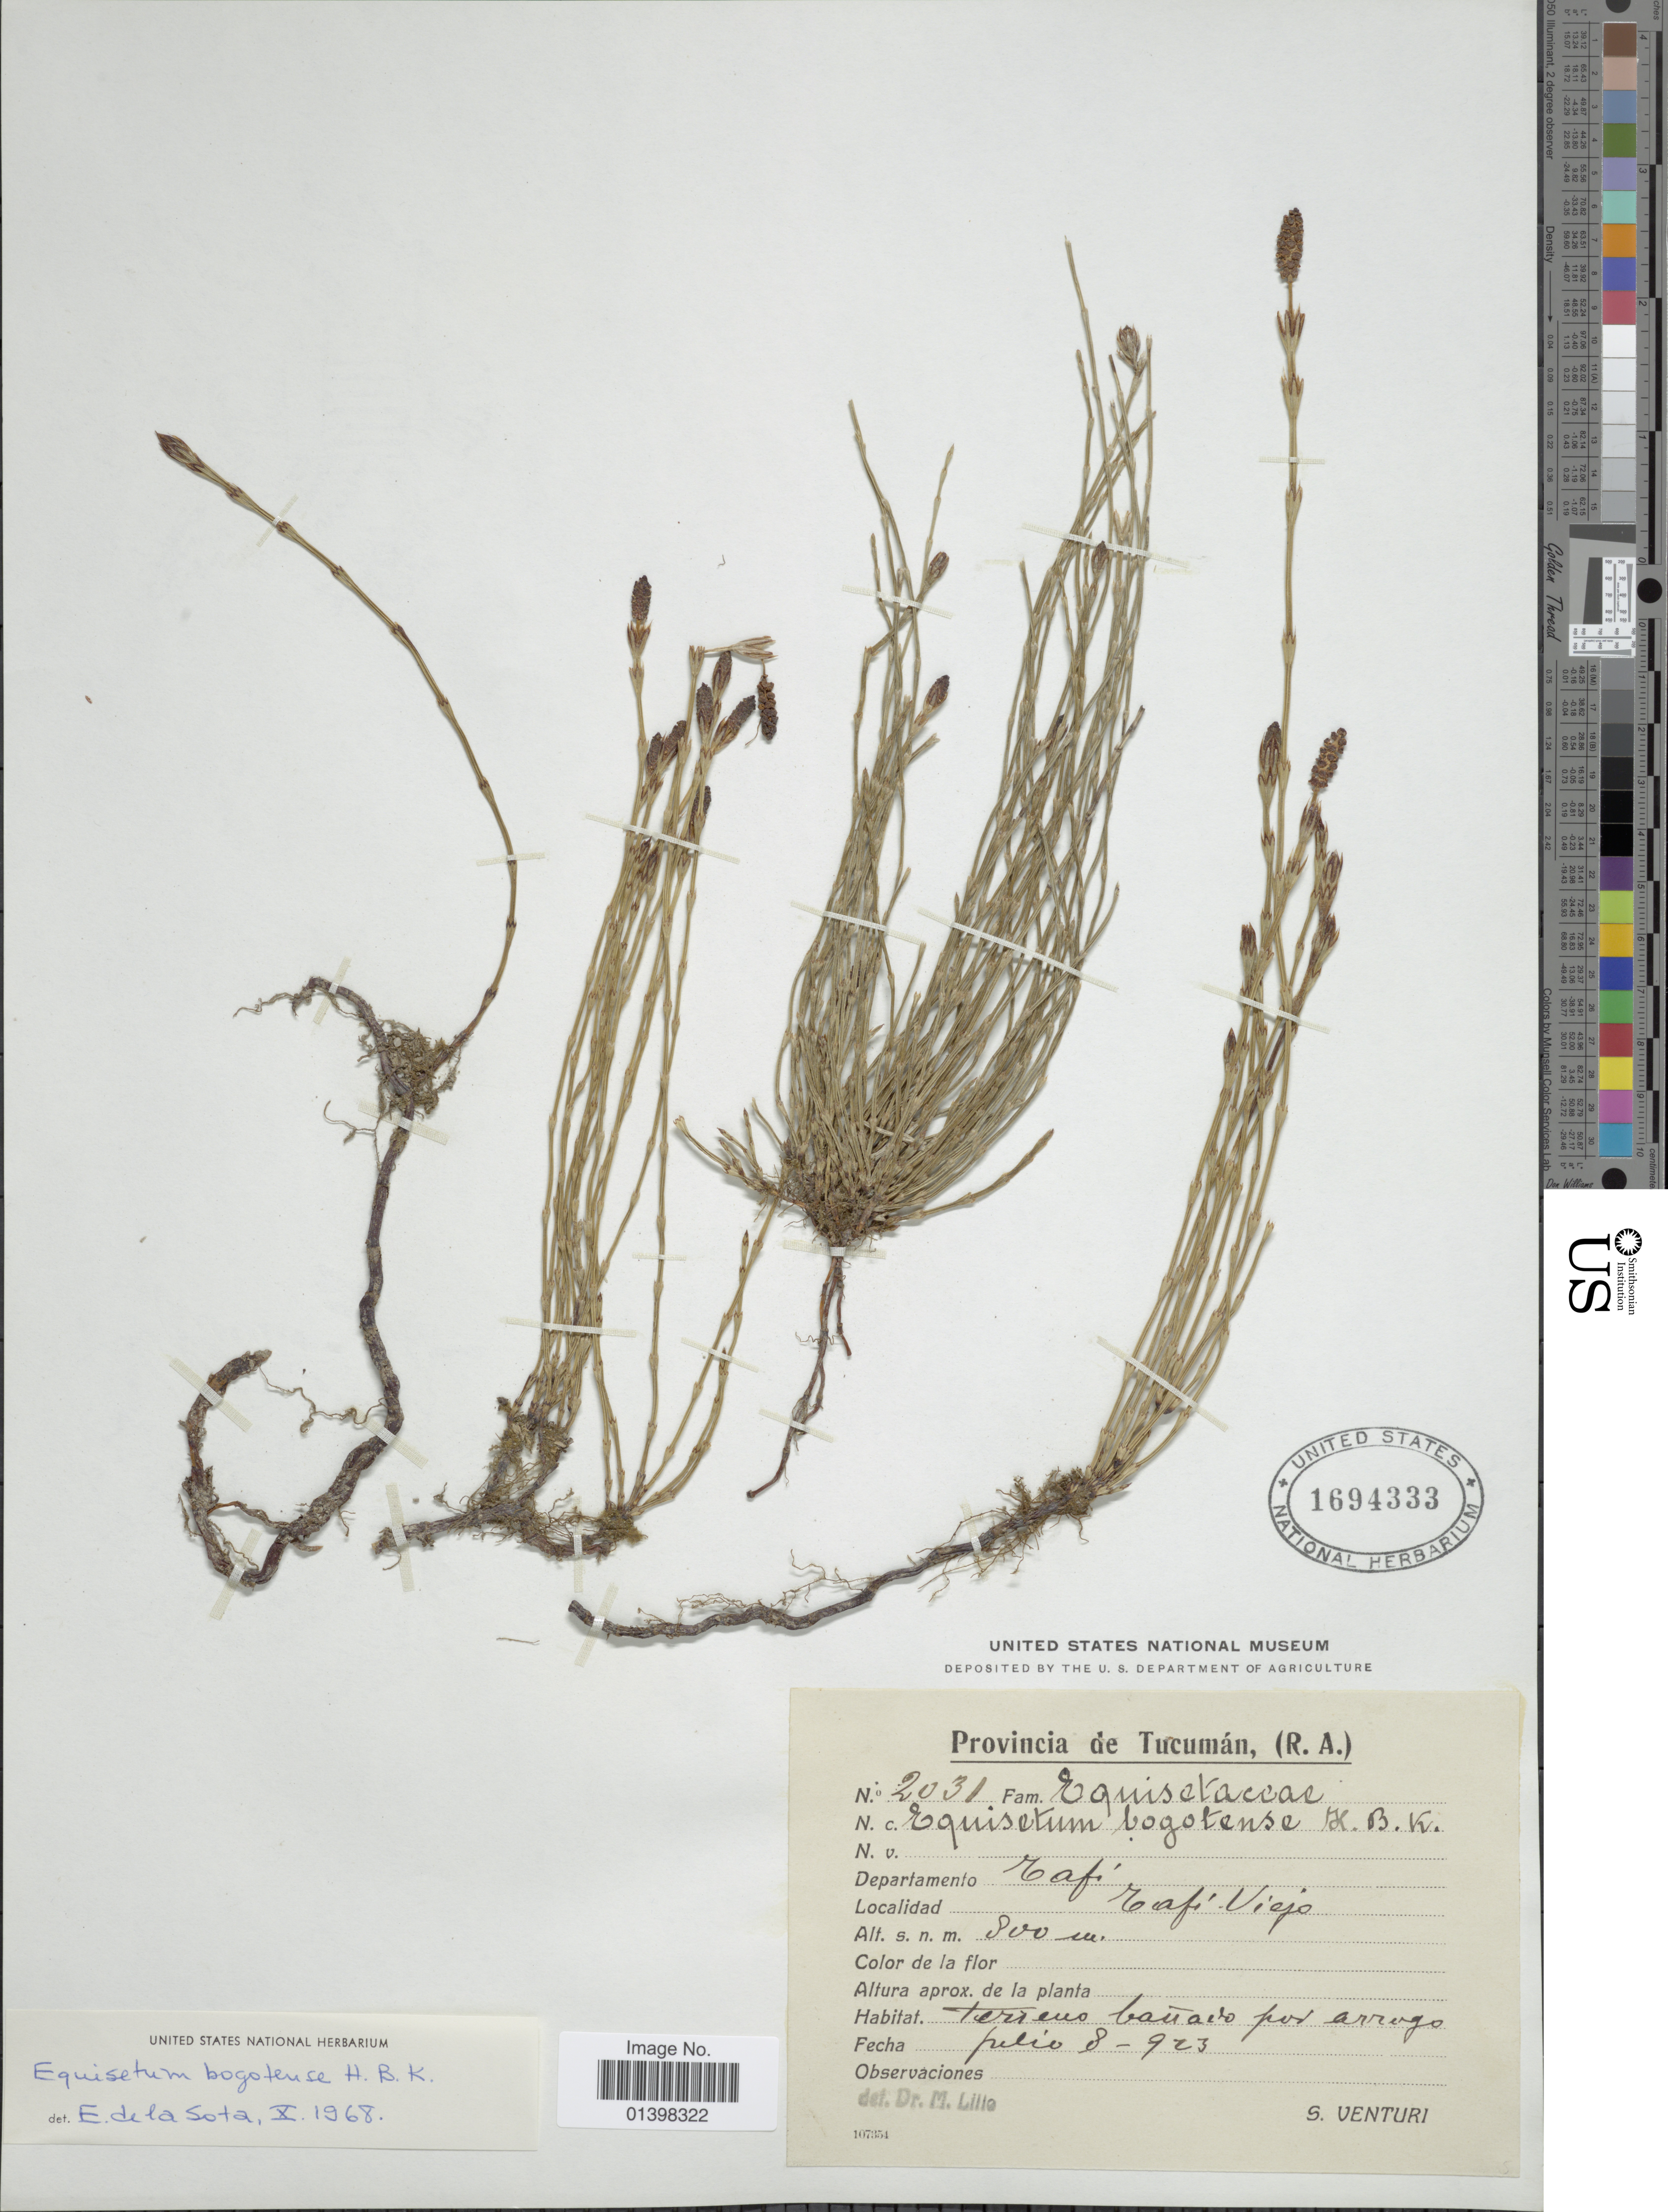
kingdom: Plantae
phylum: Tracheophyta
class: Polypodiopsida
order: Equisetales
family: Equisetaceae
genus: Equisetum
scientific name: Equisetum bogotense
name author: Kunth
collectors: S. Venturi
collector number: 2031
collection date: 1923-07-08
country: Argentina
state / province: Tucumán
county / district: Tafí Viejo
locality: Tafí Viejo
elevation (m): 800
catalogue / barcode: US 1694333